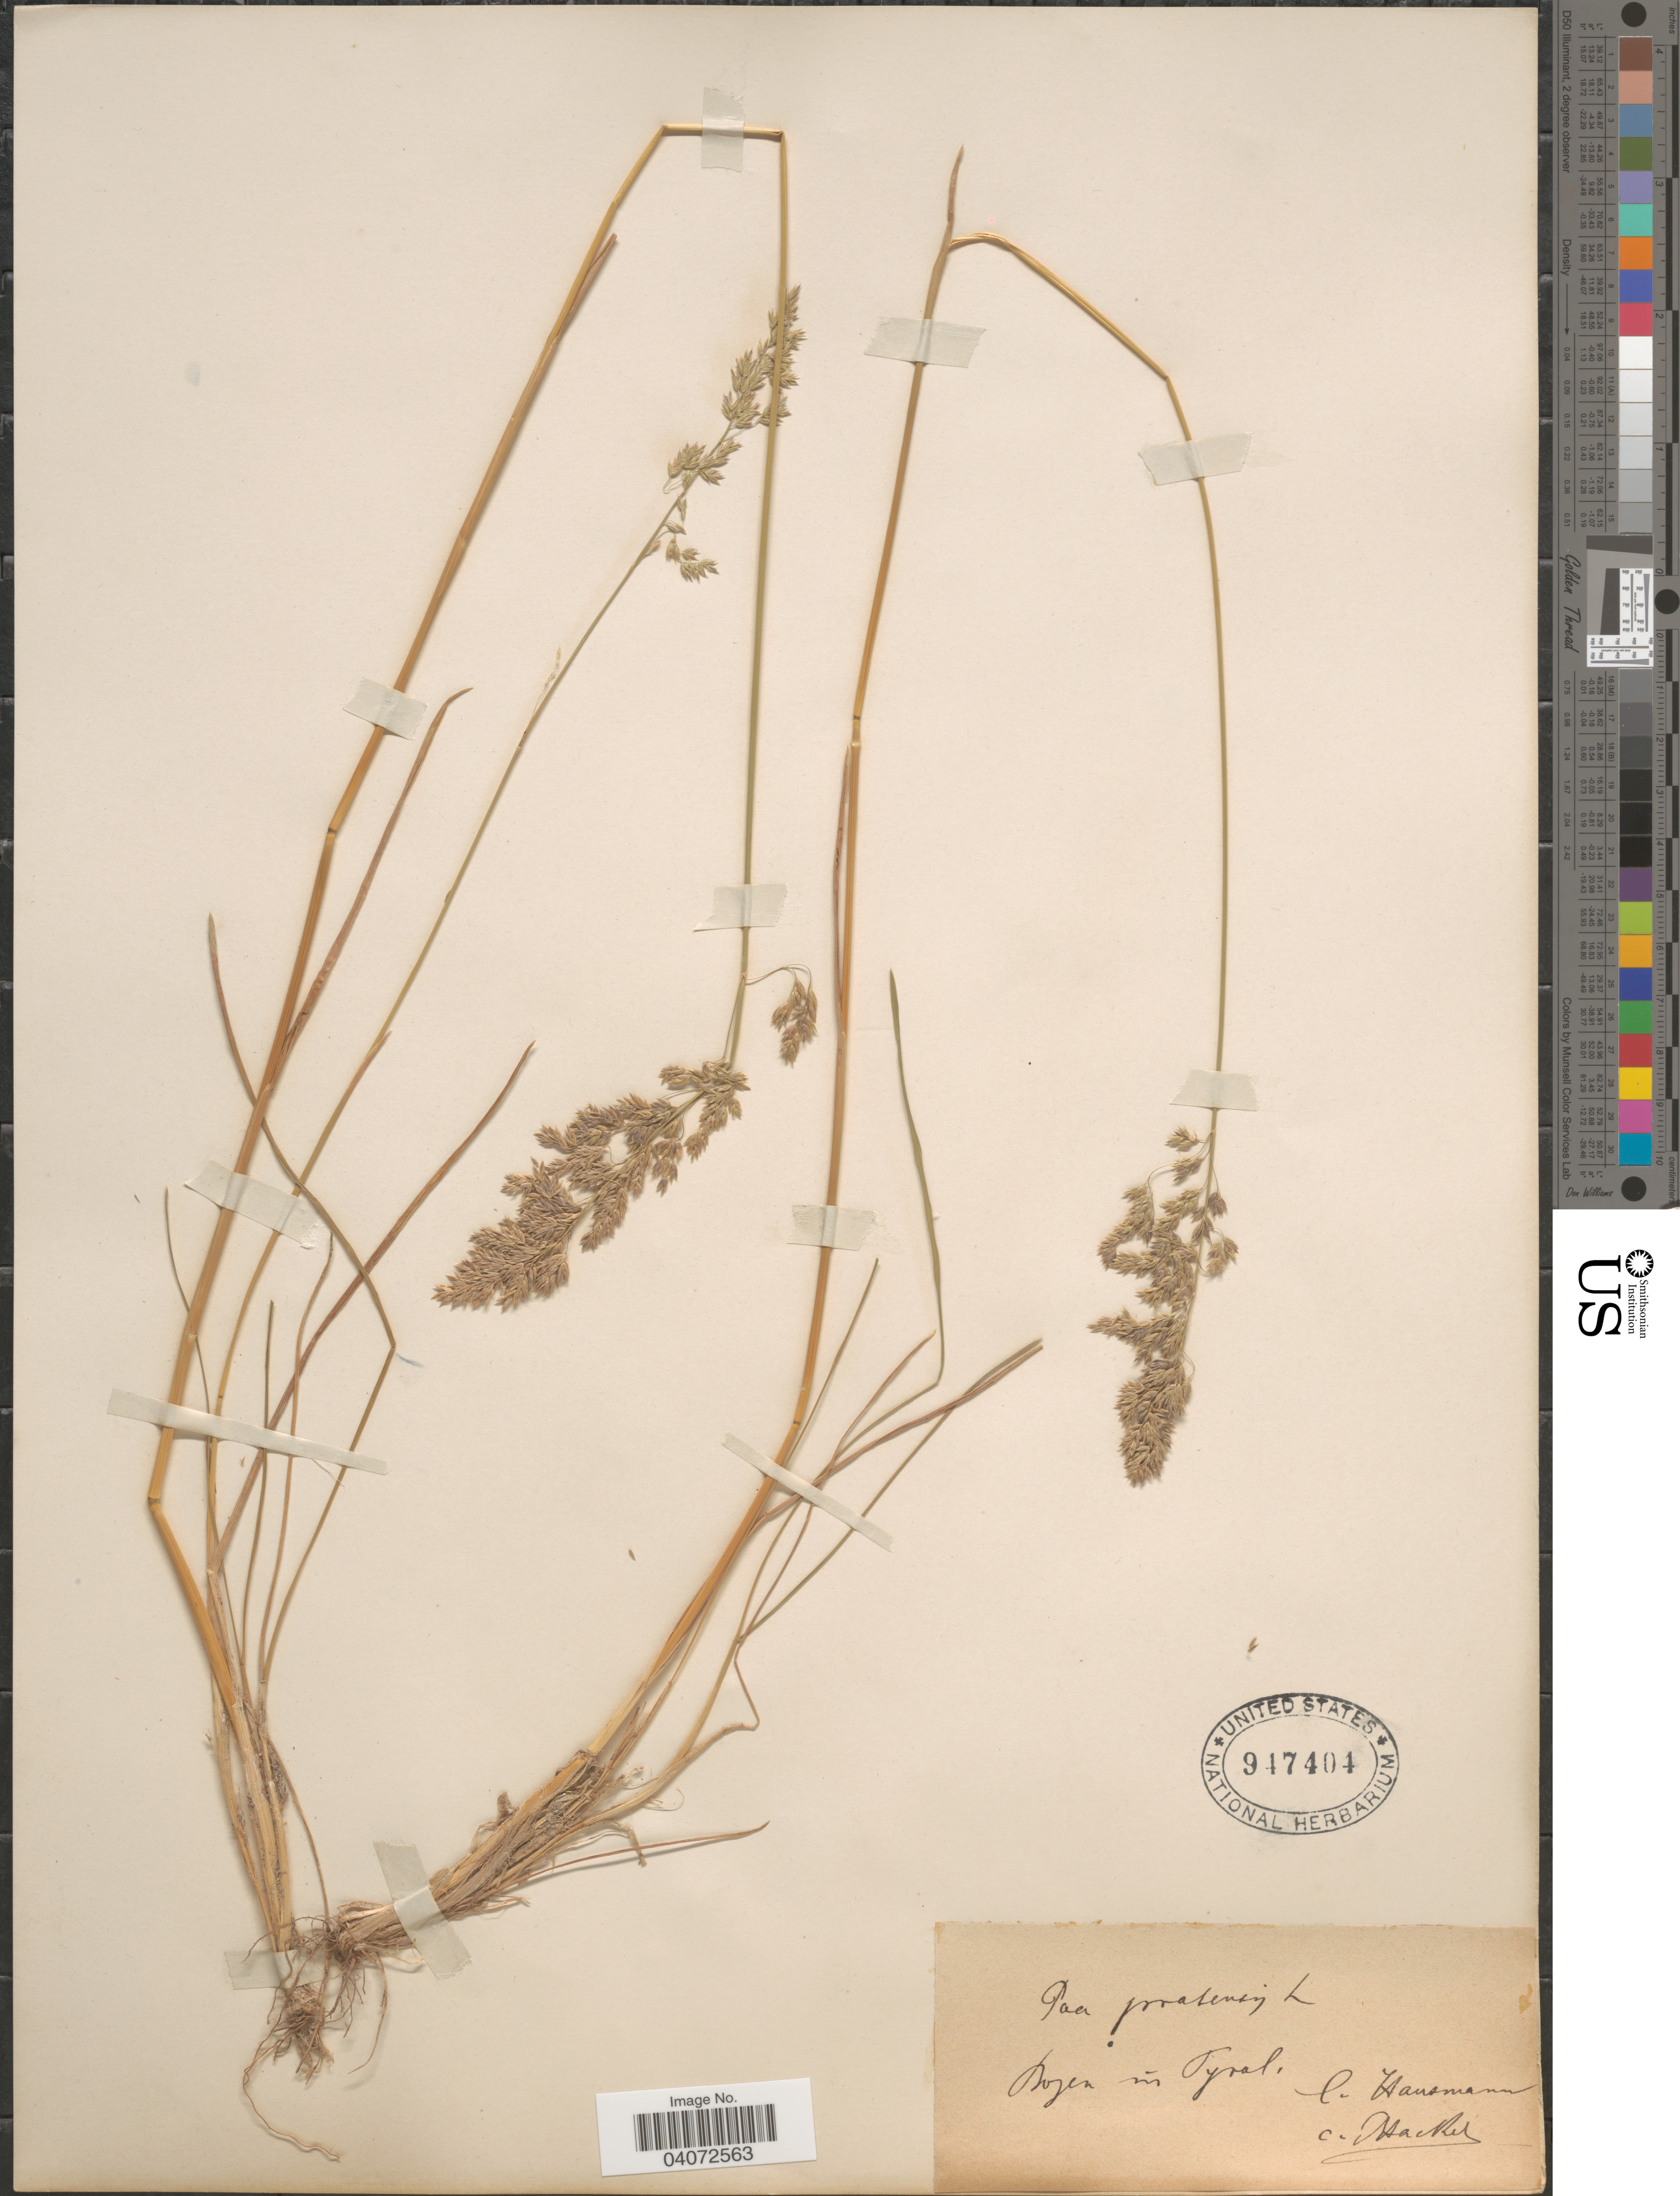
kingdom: Plantae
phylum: Tracheophyta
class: Liliopsida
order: Poales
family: Poaceae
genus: Poa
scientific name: Poa pratensis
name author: L.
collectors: -. Hackel & -. Hausmann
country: Italy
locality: Bozen in Tyrol.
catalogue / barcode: US 947404